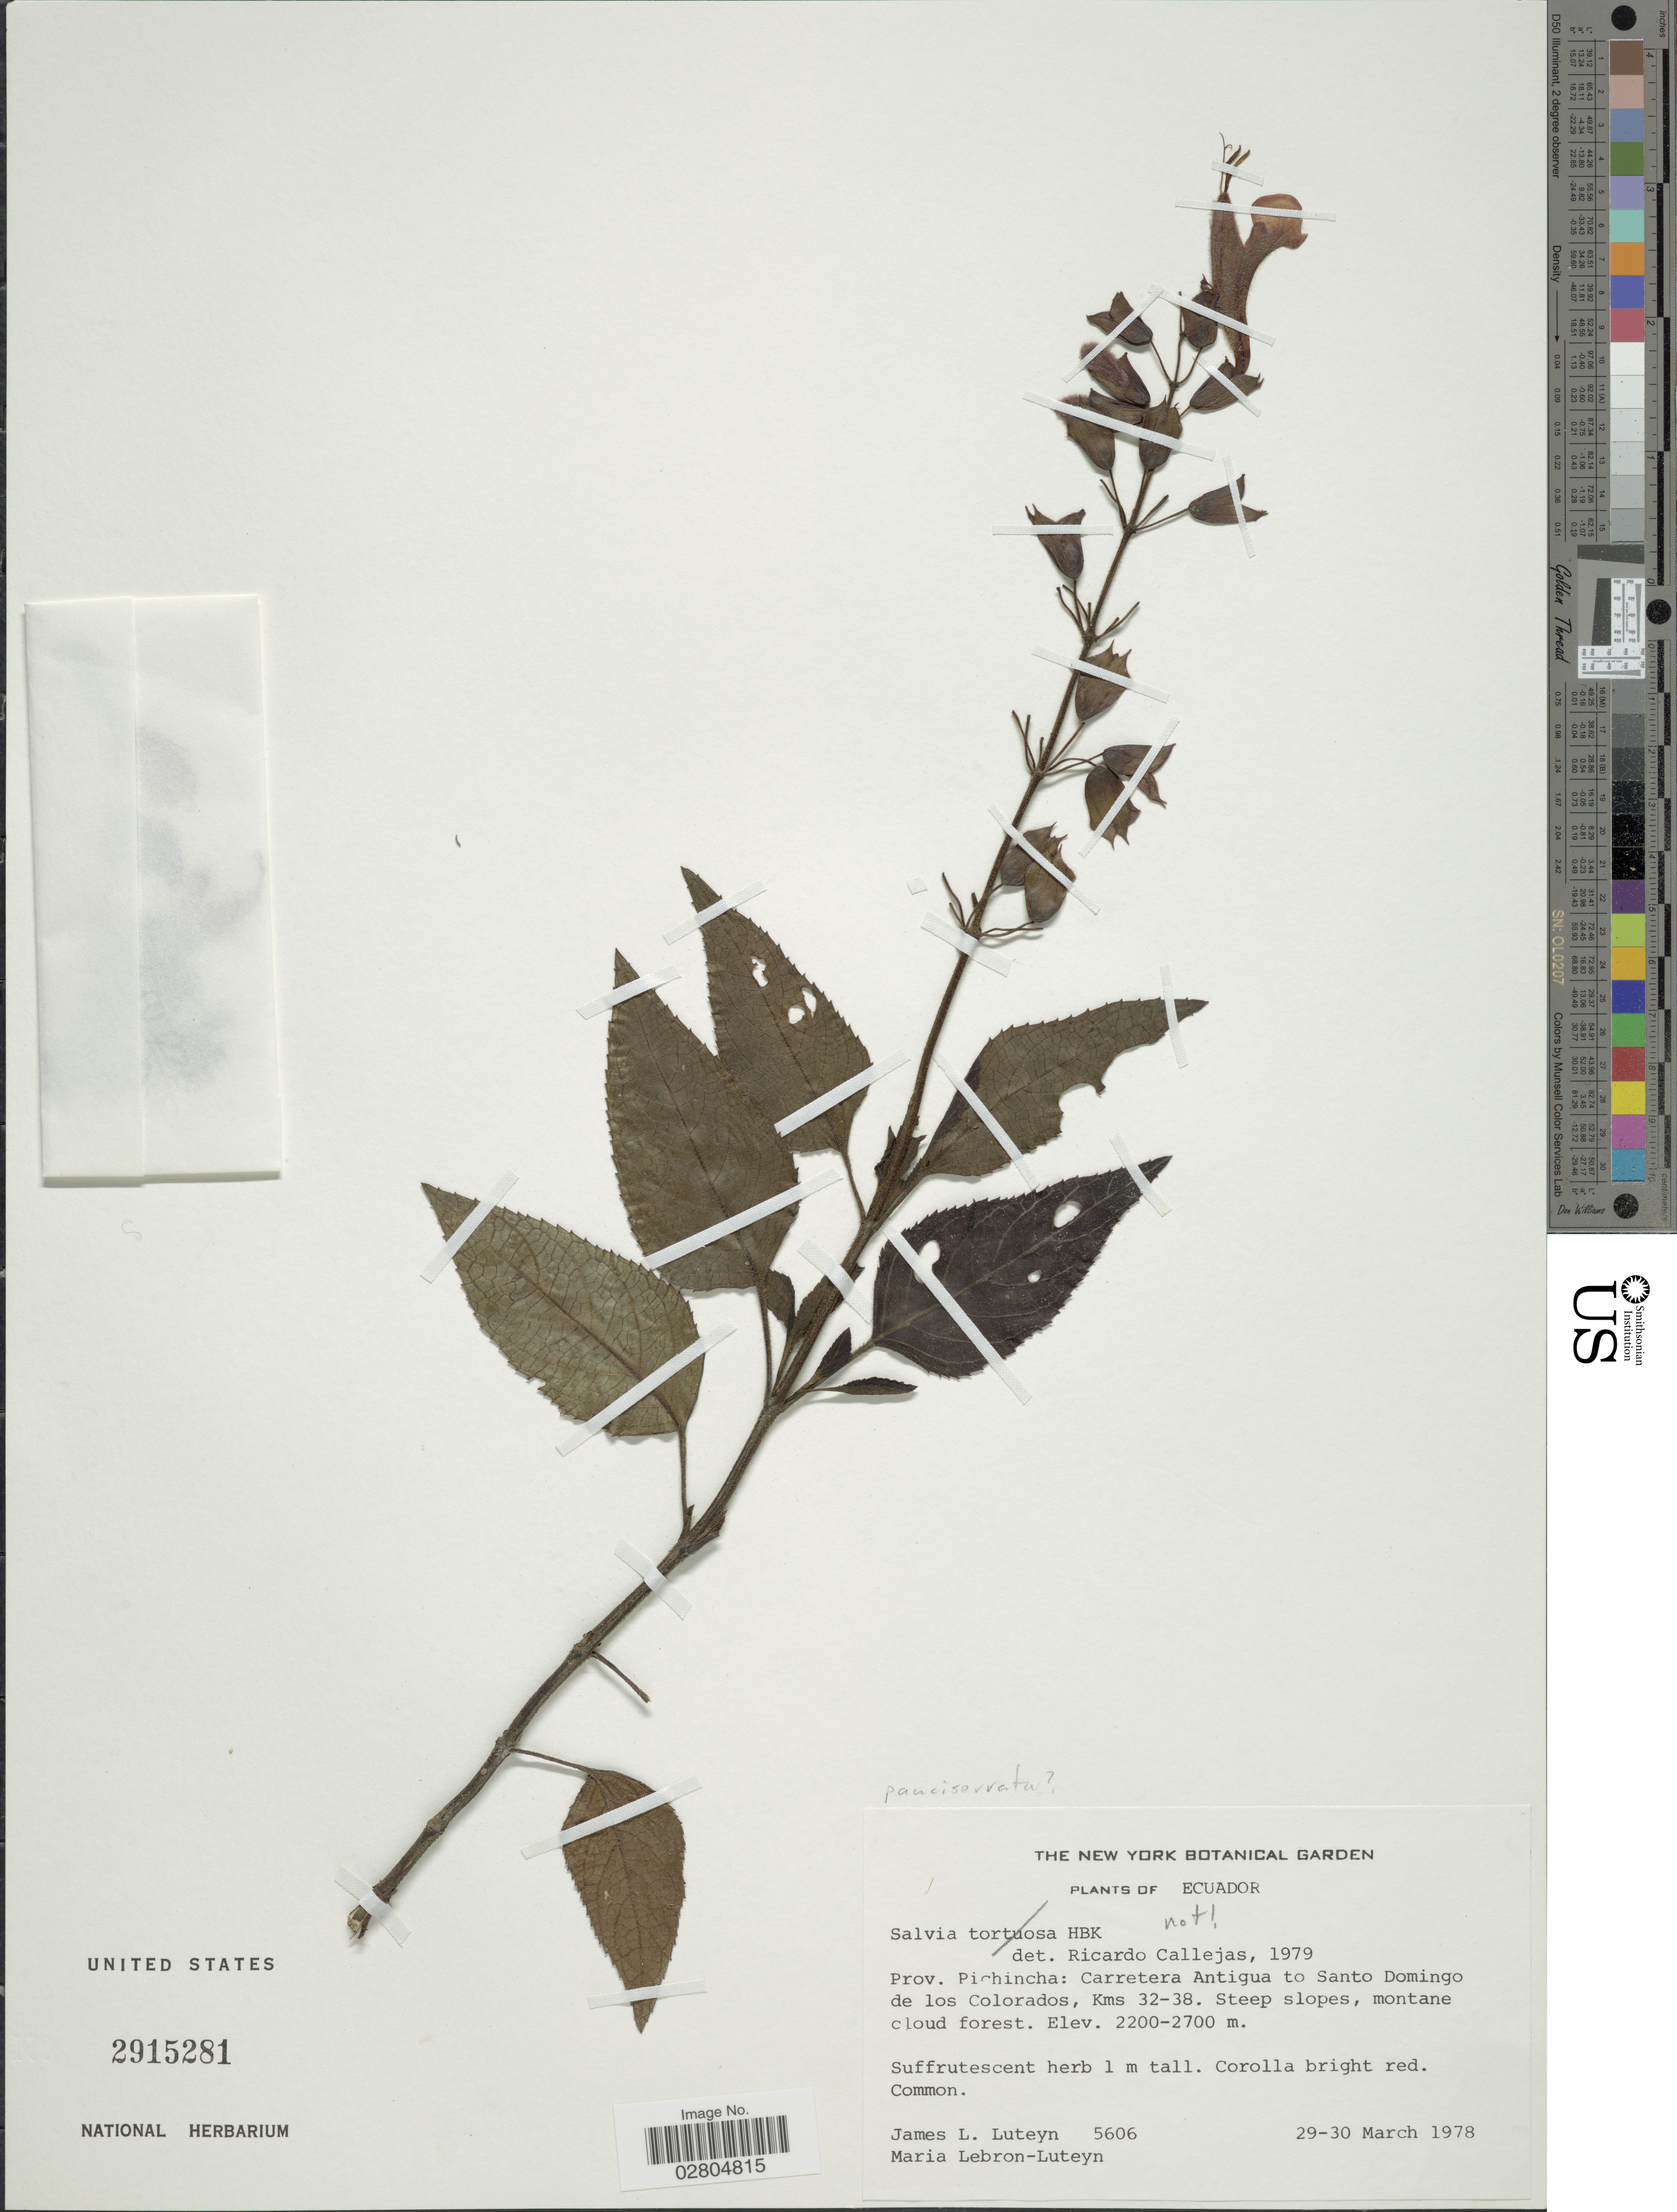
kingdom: Plantae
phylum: Tracheophyta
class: Magnoliopsida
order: Lamiales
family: Lamiaceae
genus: Salvia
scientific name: Salvia pauciserrata subsp. pauciserrata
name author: Benth.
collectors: J. L. Luteyn & M. L. Lebrón-Luteyn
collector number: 5606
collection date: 1978-03-29/1978-03-30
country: Ecuador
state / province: Pichincha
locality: Carretera Antiqua to Santo Domingo de los Colorados, Kms 32-38.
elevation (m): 2200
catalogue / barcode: US 2915281